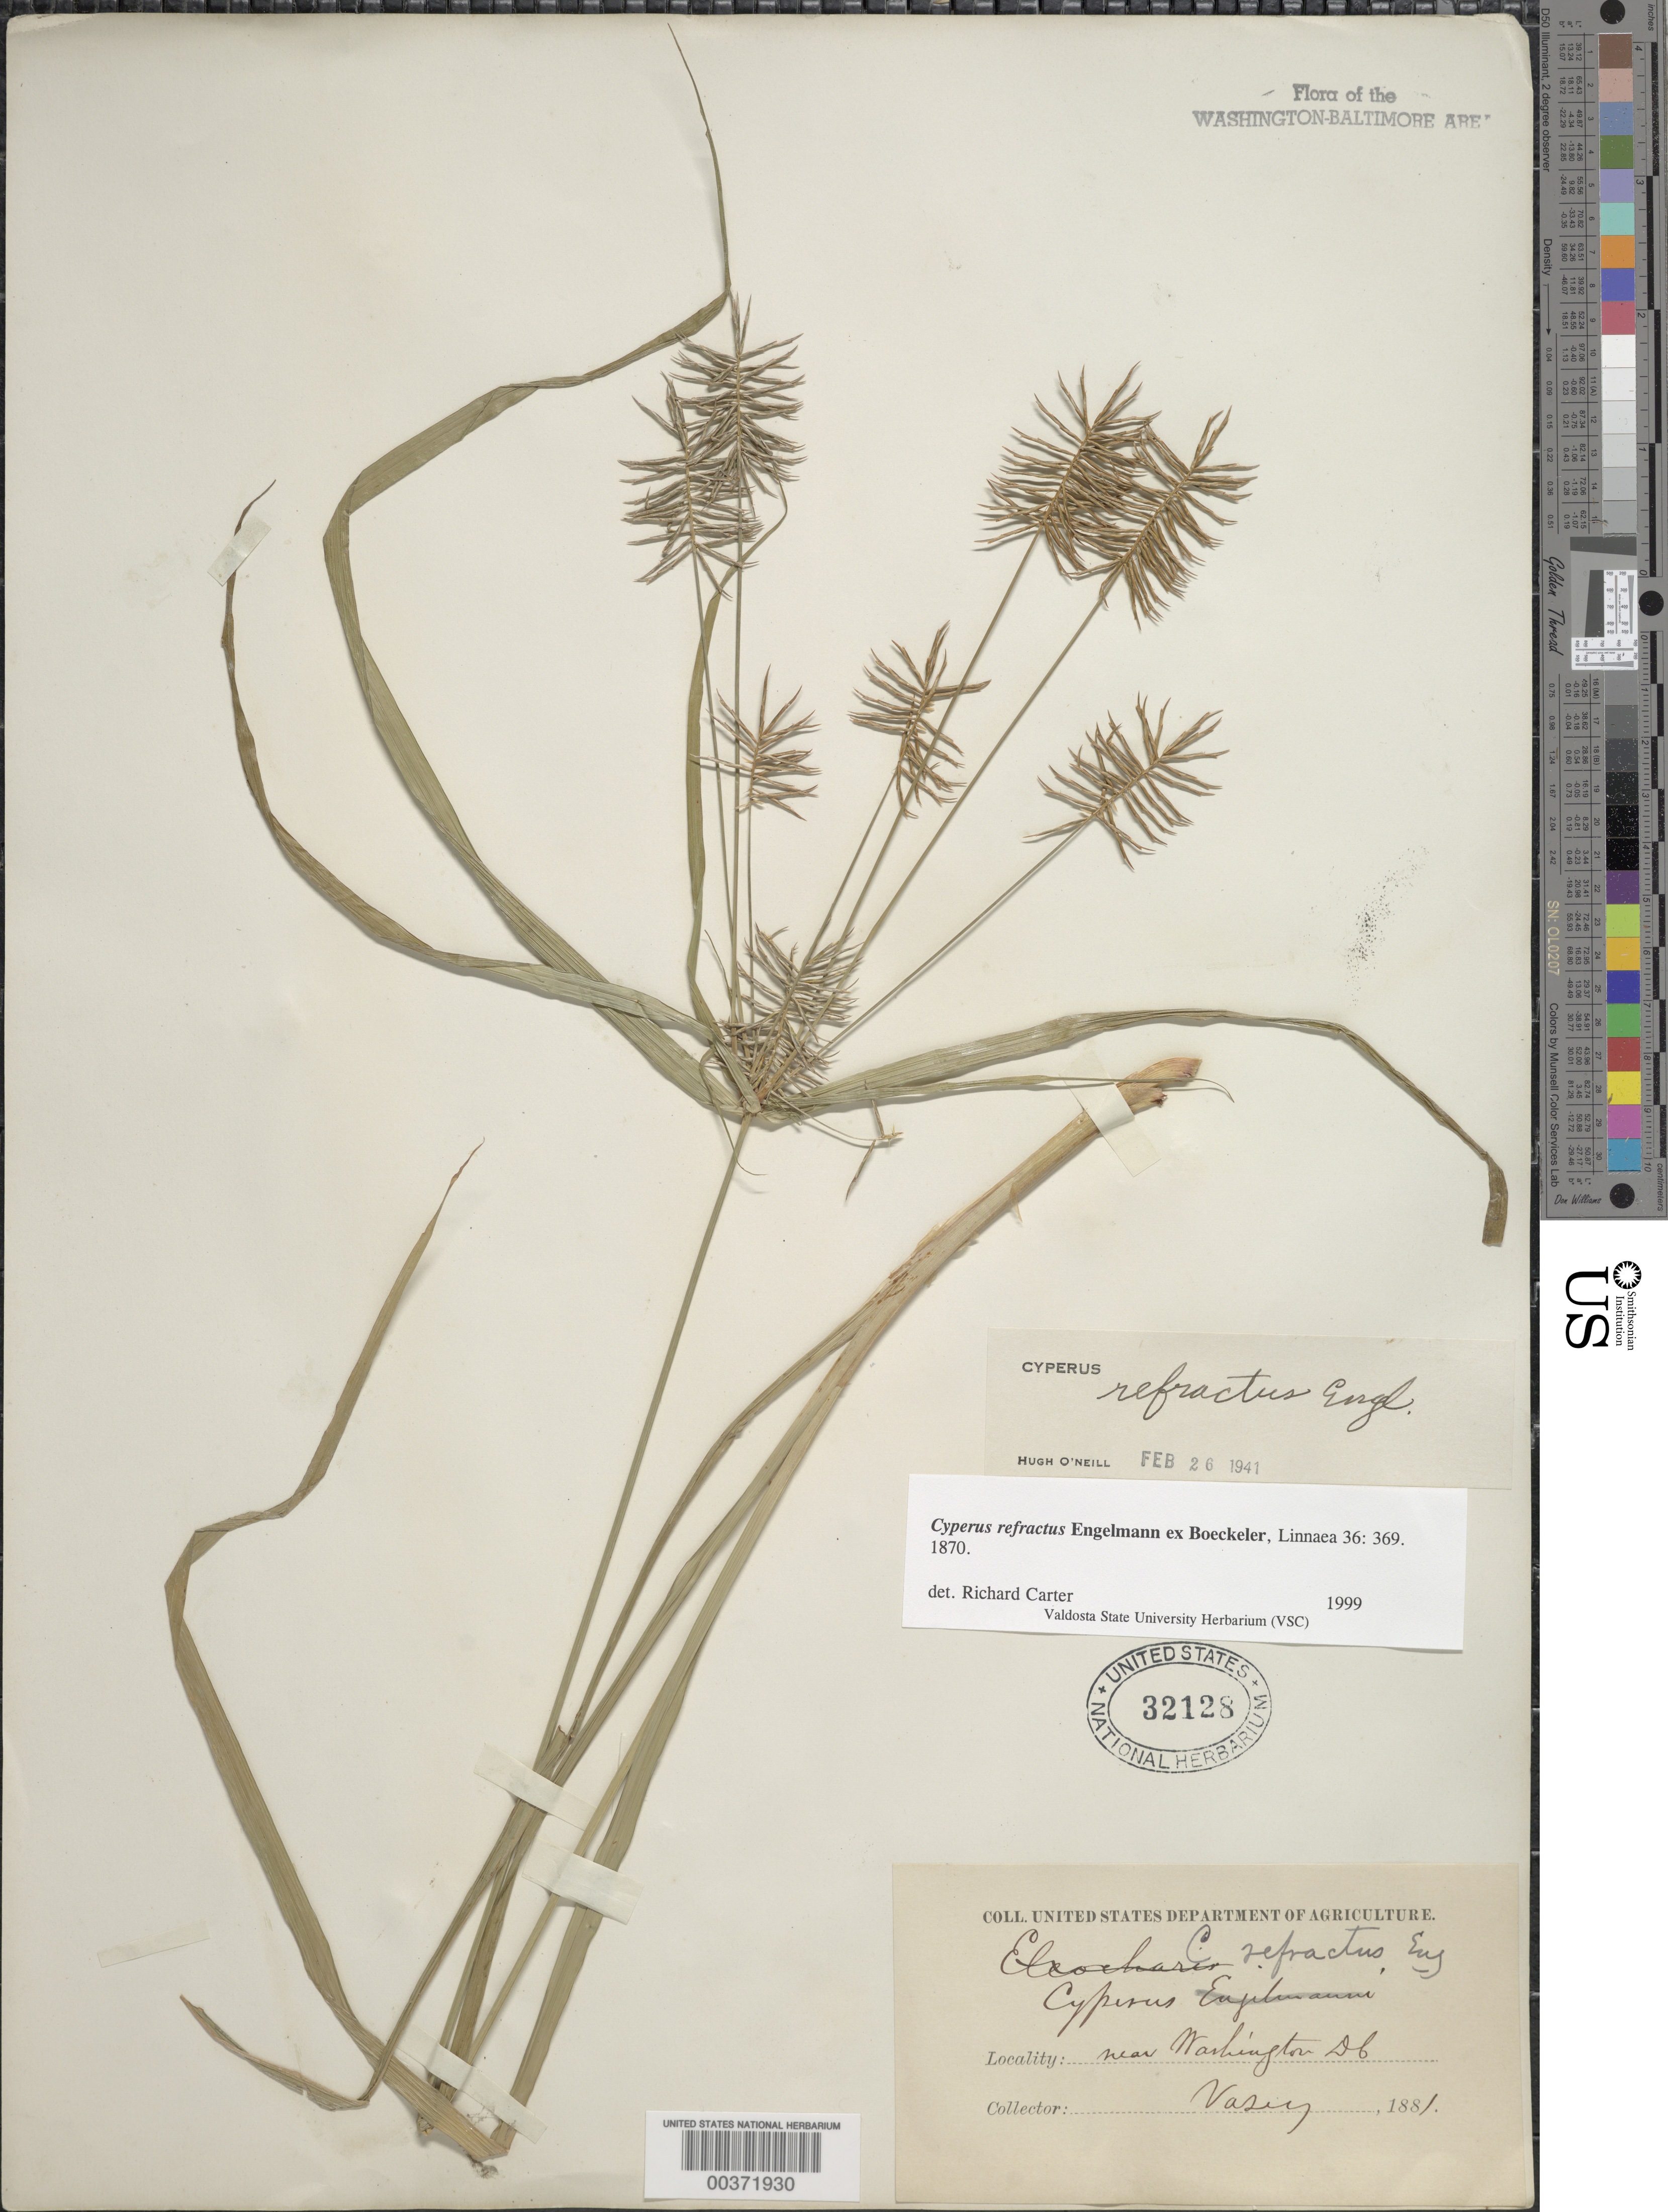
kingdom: Plantae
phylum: Tracheophyta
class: Liliopsida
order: Poales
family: Cyperaceae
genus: Cyperus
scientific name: Cyperus refractus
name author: Engelm. ex Boeckeler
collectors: G. Vasey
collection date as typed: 1881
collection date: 1881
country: United States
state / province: District of Columbia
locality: DC vicinity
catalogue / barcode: US 32128